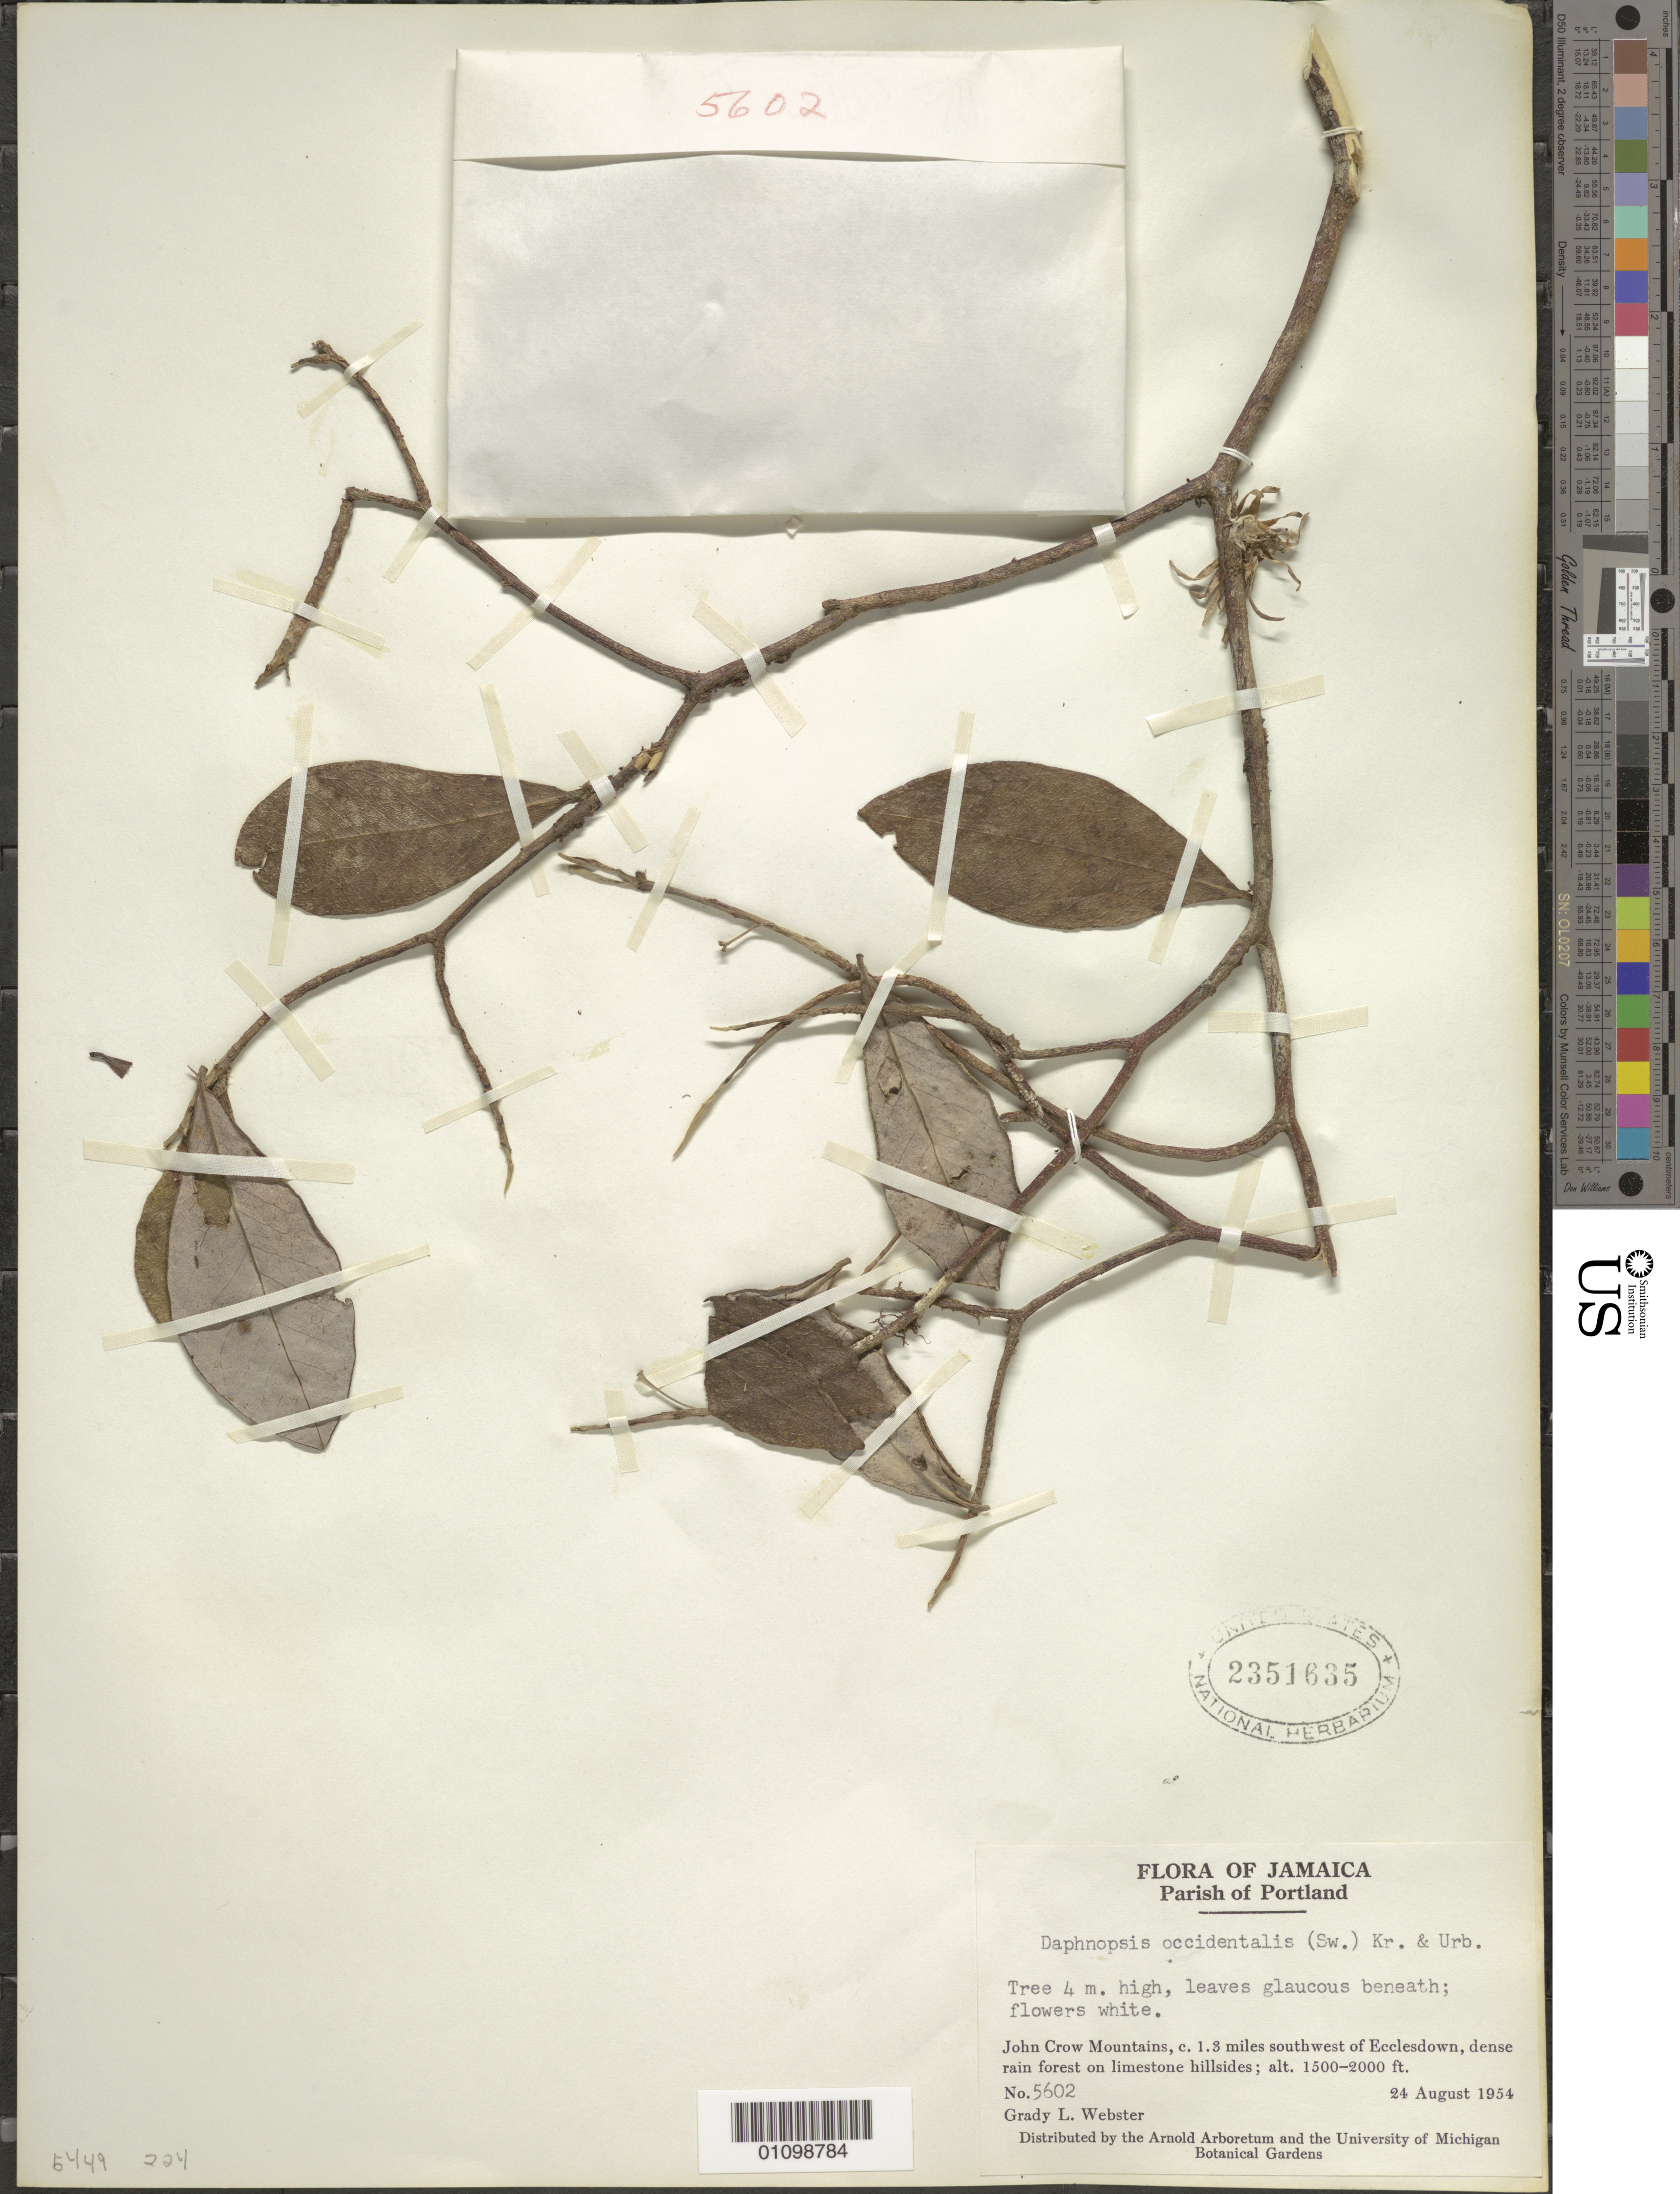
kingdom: Plantae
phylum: Tracheophyta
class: Magnoliopsida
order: Malvales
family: Thymelaeaceae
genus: Daphnopsis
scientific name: Daphnopsis occidentalis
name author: (Sw.) Krug & Urb.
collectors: G. L. Webster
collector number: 5602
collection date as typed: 24 Aug 1954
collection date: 1954-08-24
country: Jamaica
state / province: Portland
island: Jamaica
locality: John Crow Mountains, c. 1.3 miles SW of Ecclesdown, dense rain forest on limestone hillsides.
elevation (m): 457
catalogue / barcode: US 2351635